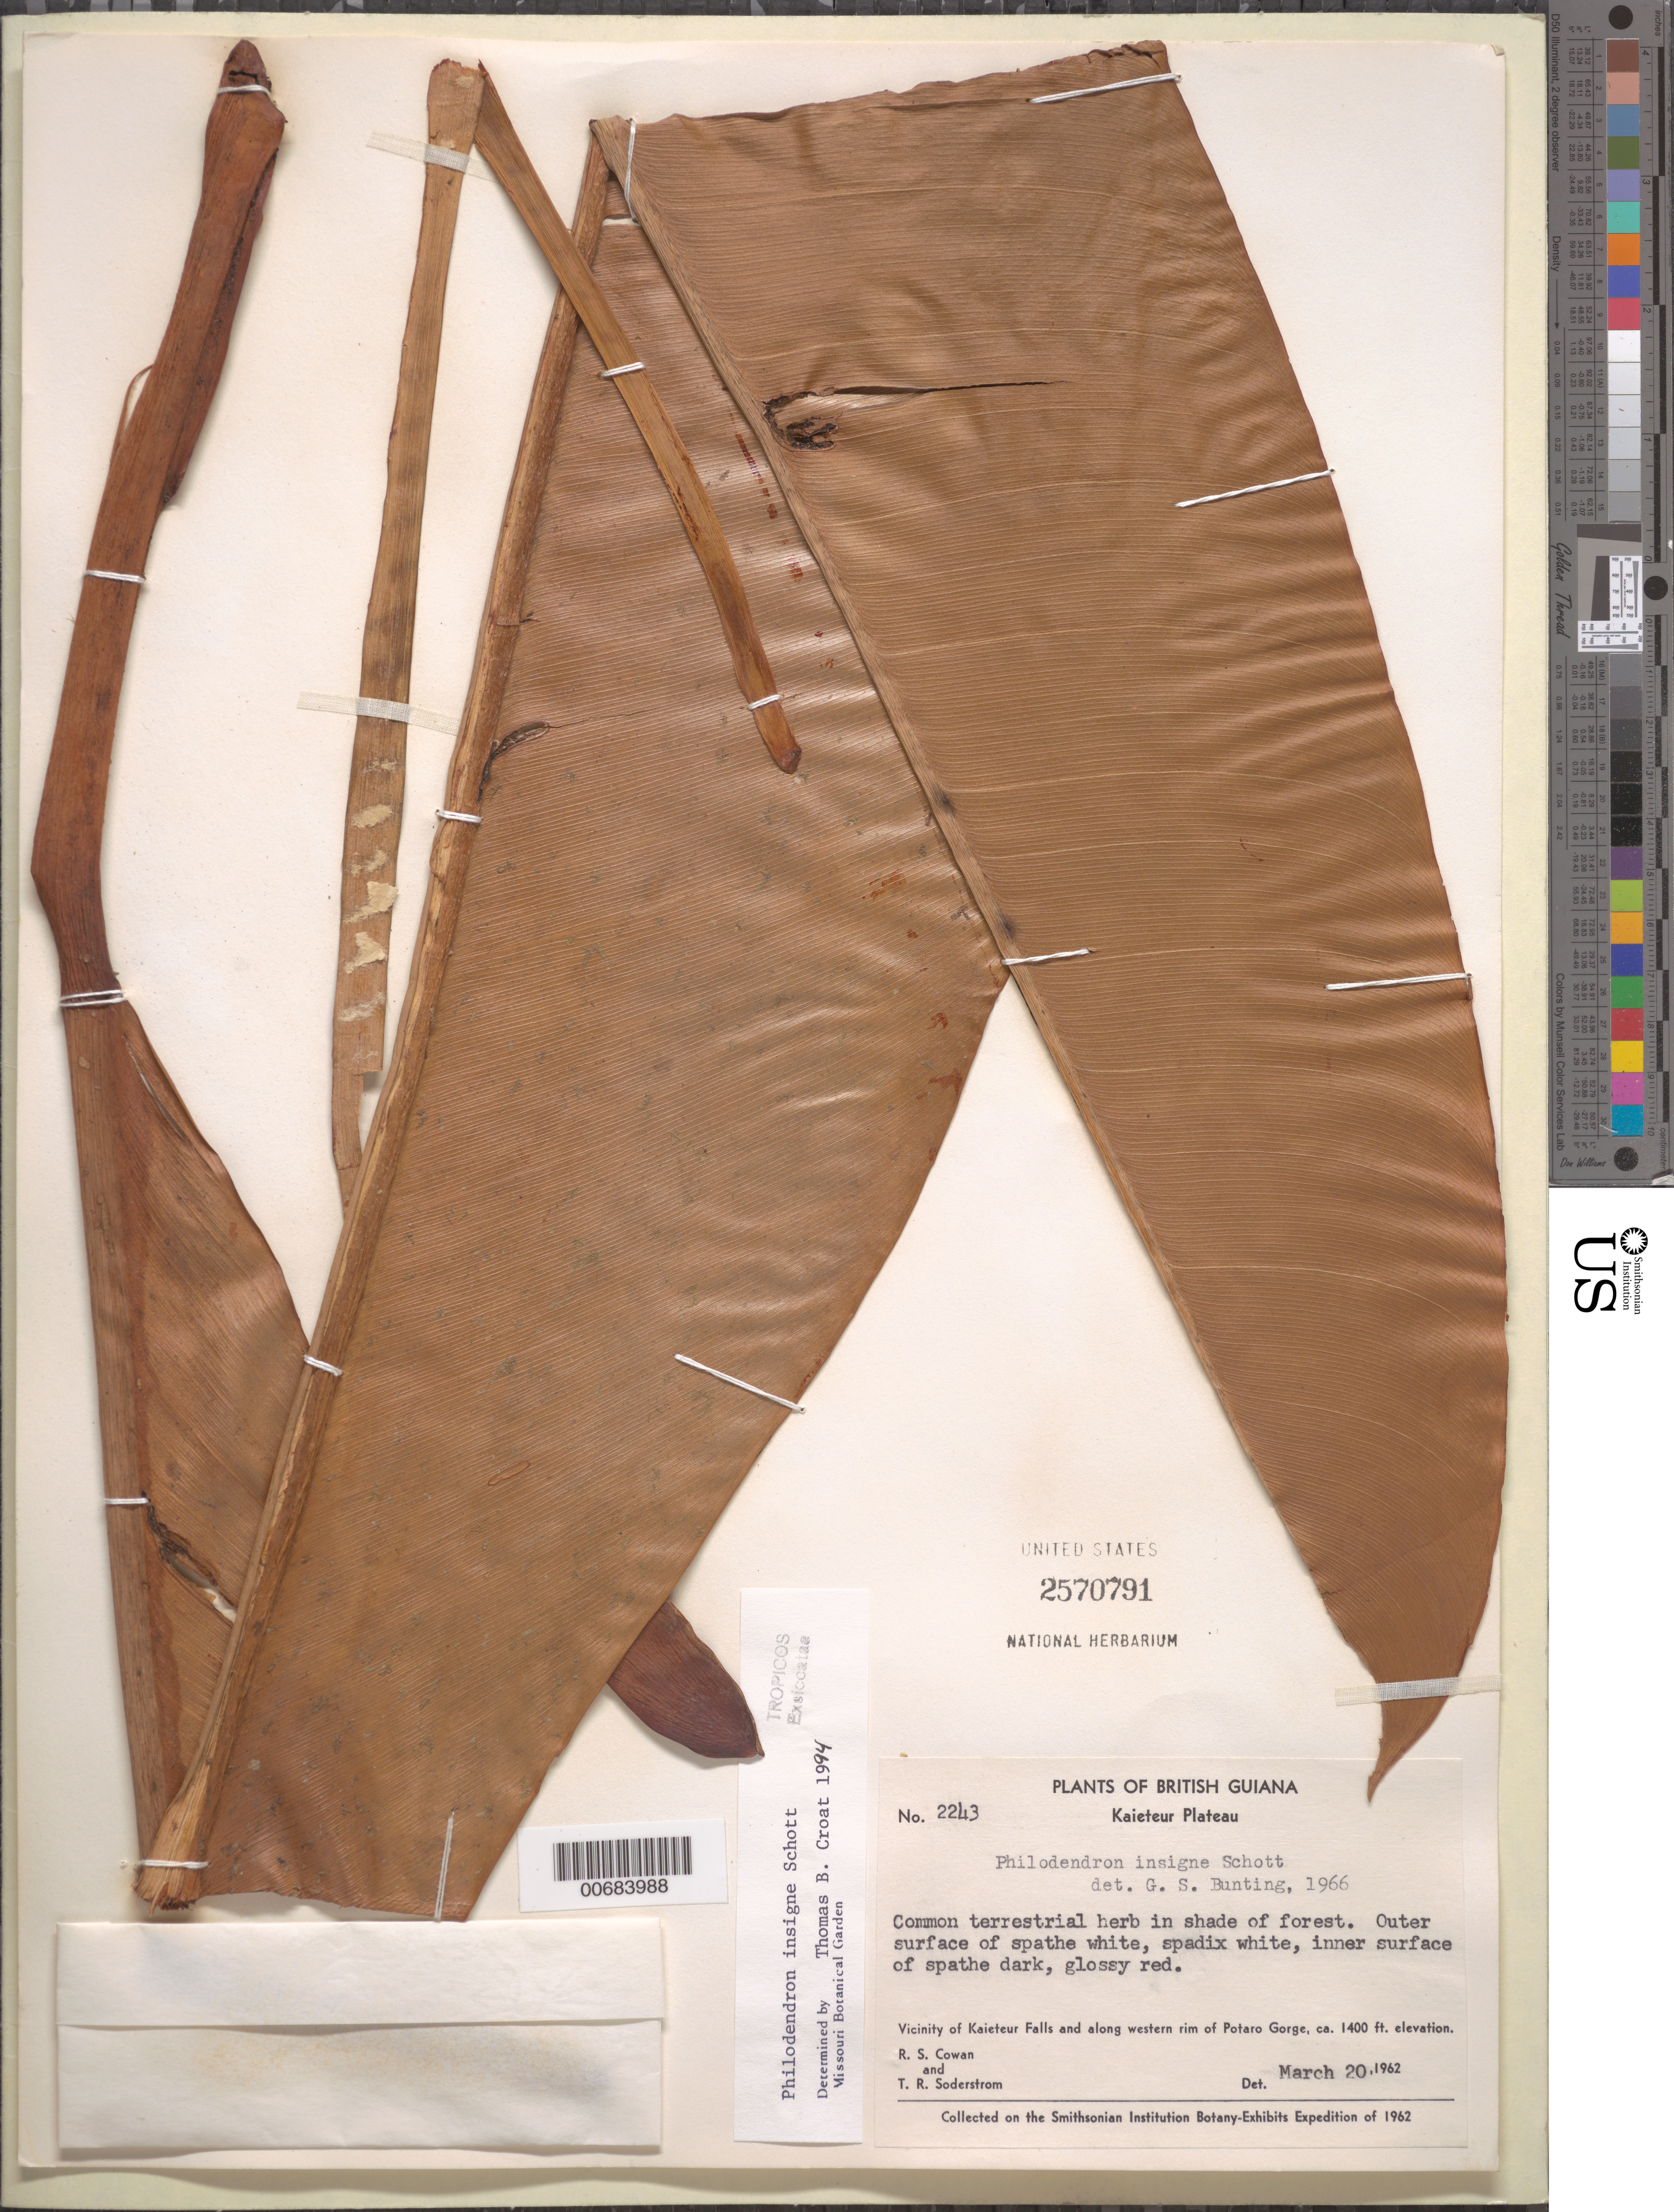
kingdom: Plantae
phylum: Tracheophyta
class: Liliopsida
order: Alismatales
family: Araceae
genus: Philodendron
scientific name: Philodendron insigne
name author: Schott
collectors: R. S. Cowan & T. R. Soderstrom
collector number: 2243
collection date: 1962-03-20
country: Guyana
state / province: Potaro-Siparuni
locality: British Guiana. Kaieteur Plateau. Vicinity of Kaieteur Falls and along western rim Potaro Gorge.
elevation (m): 427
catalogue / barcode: US 2570791